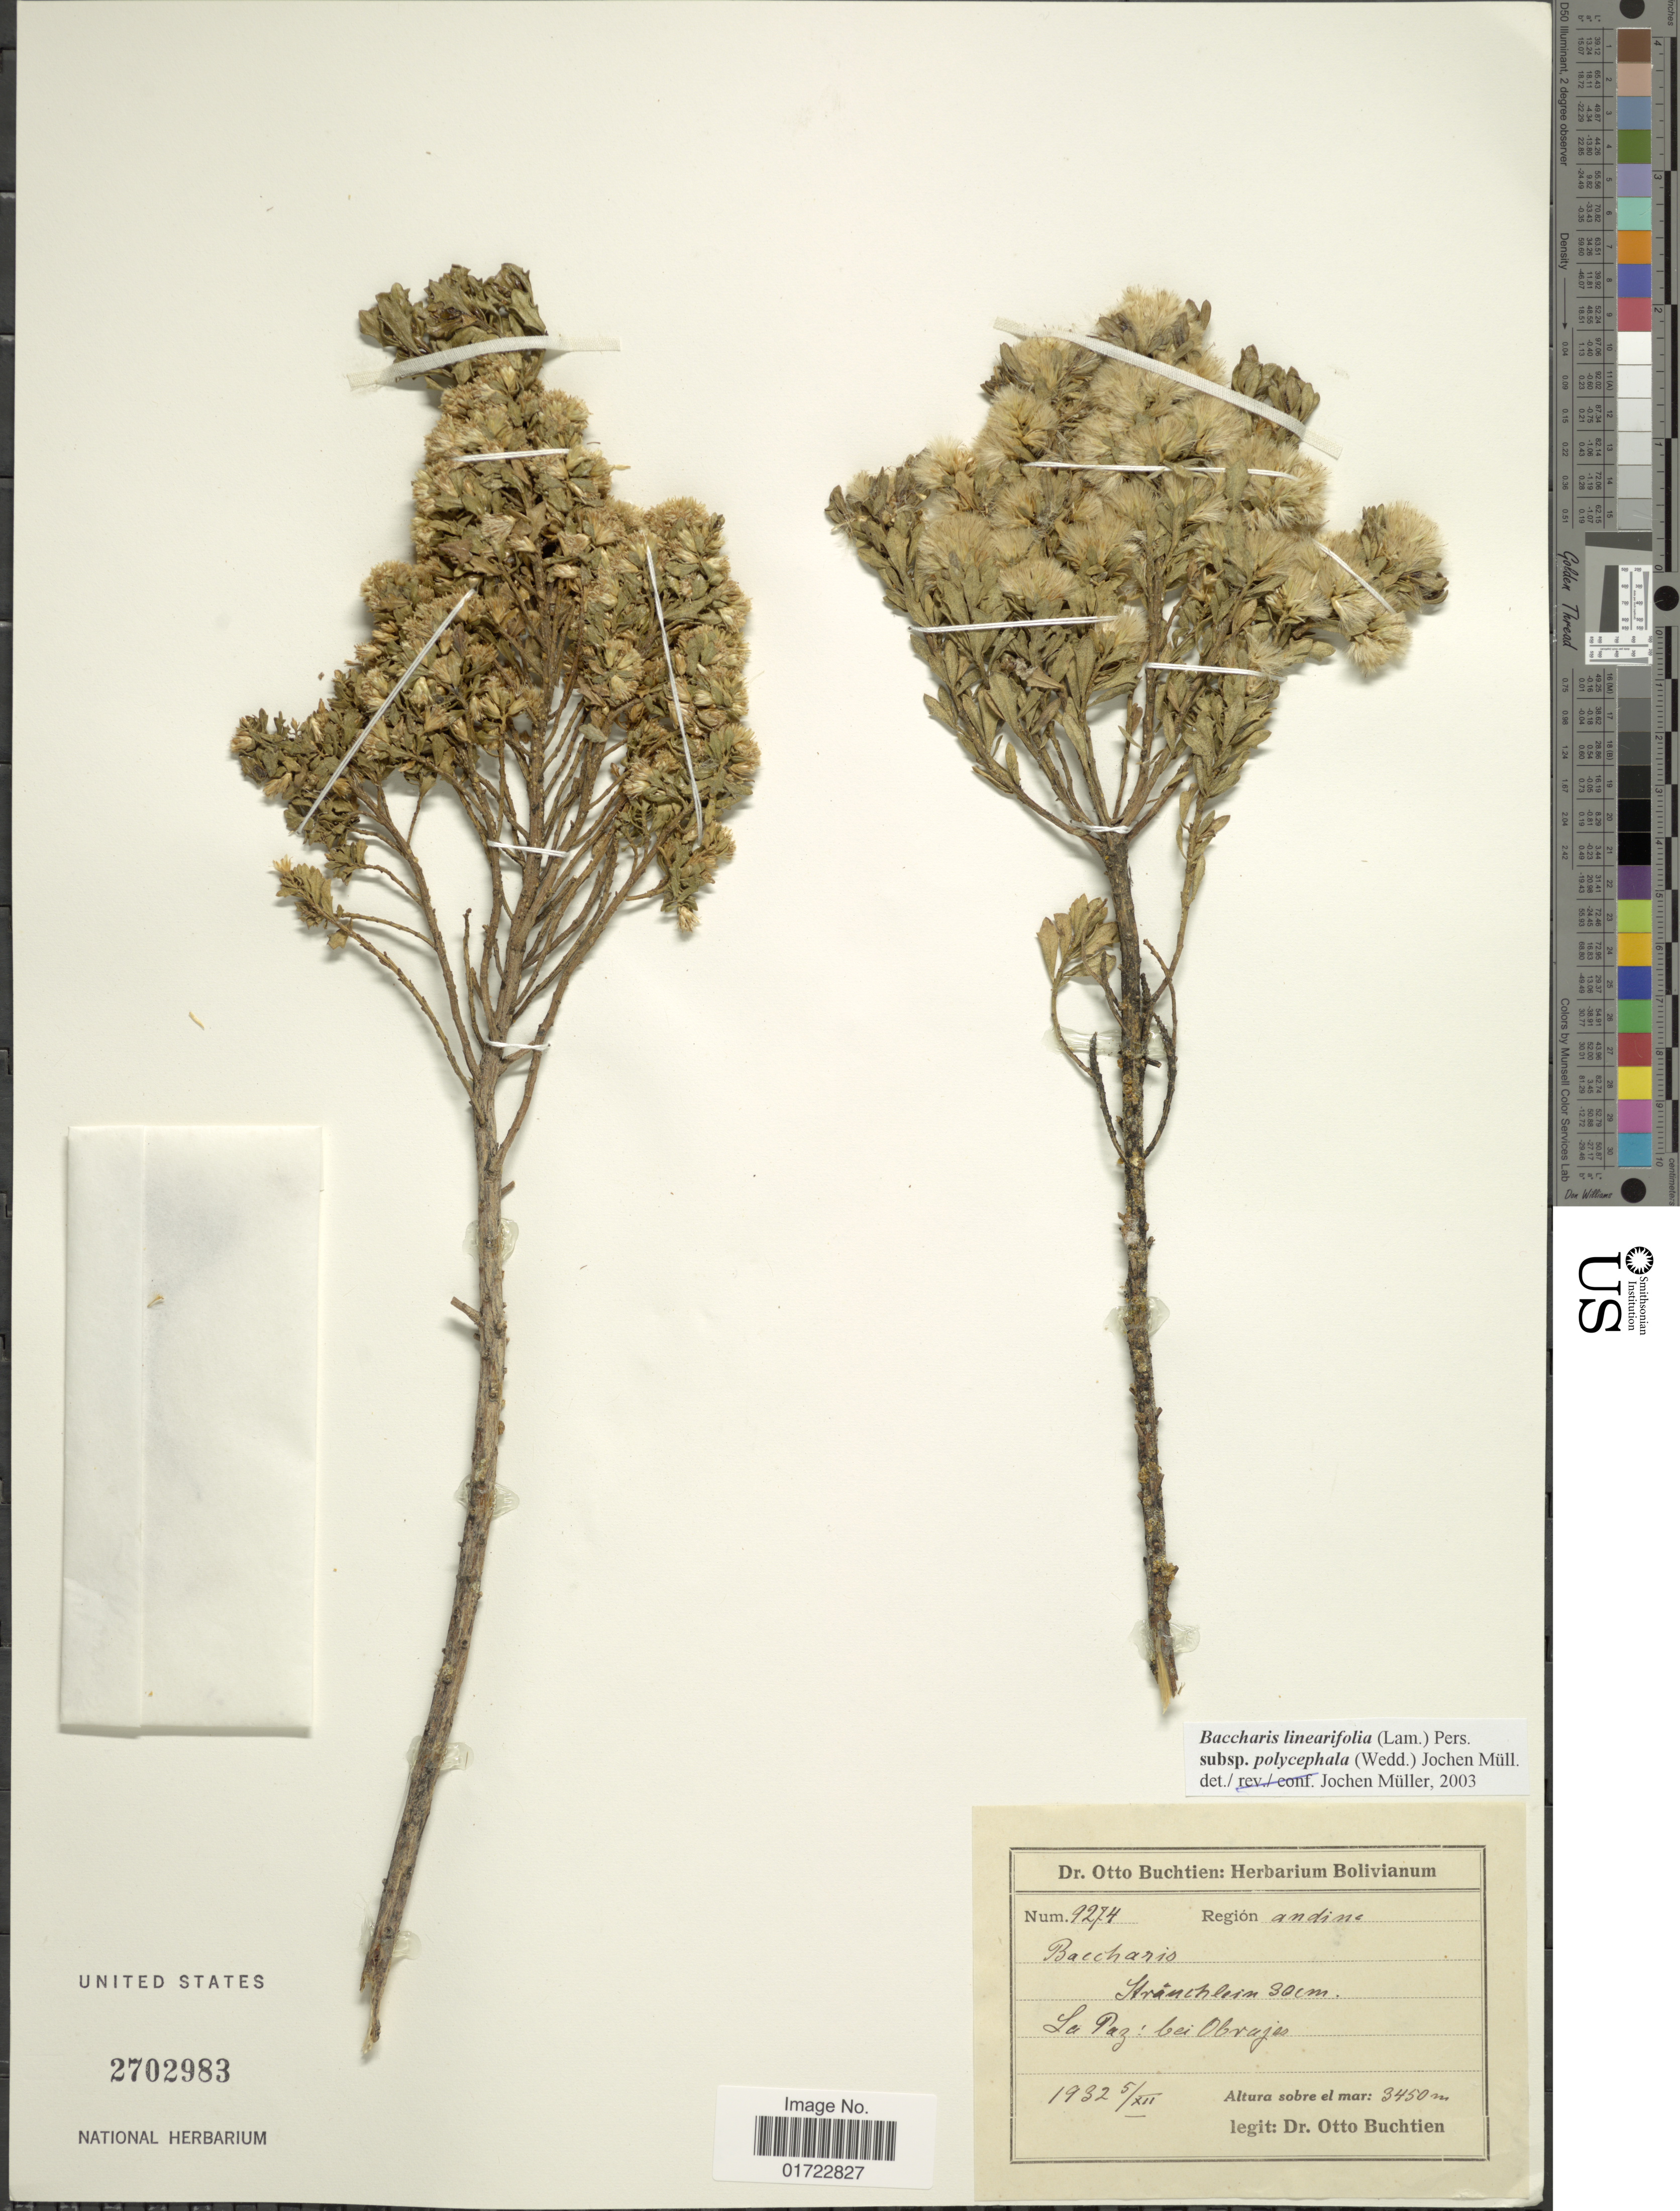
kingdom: Plantae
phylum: Tracheophyta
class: Magnoliopsida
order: Asterales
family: Asteraceae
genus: Baccharis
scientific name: Baccharis linearifolia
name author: (Lam.) Pers.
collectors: O. Buchtien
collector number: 9274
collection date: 1932-12-05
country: Bolivia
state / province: La Paz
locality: Región andine. Bei Obrajes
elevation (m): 3450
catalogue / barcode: US 2702983